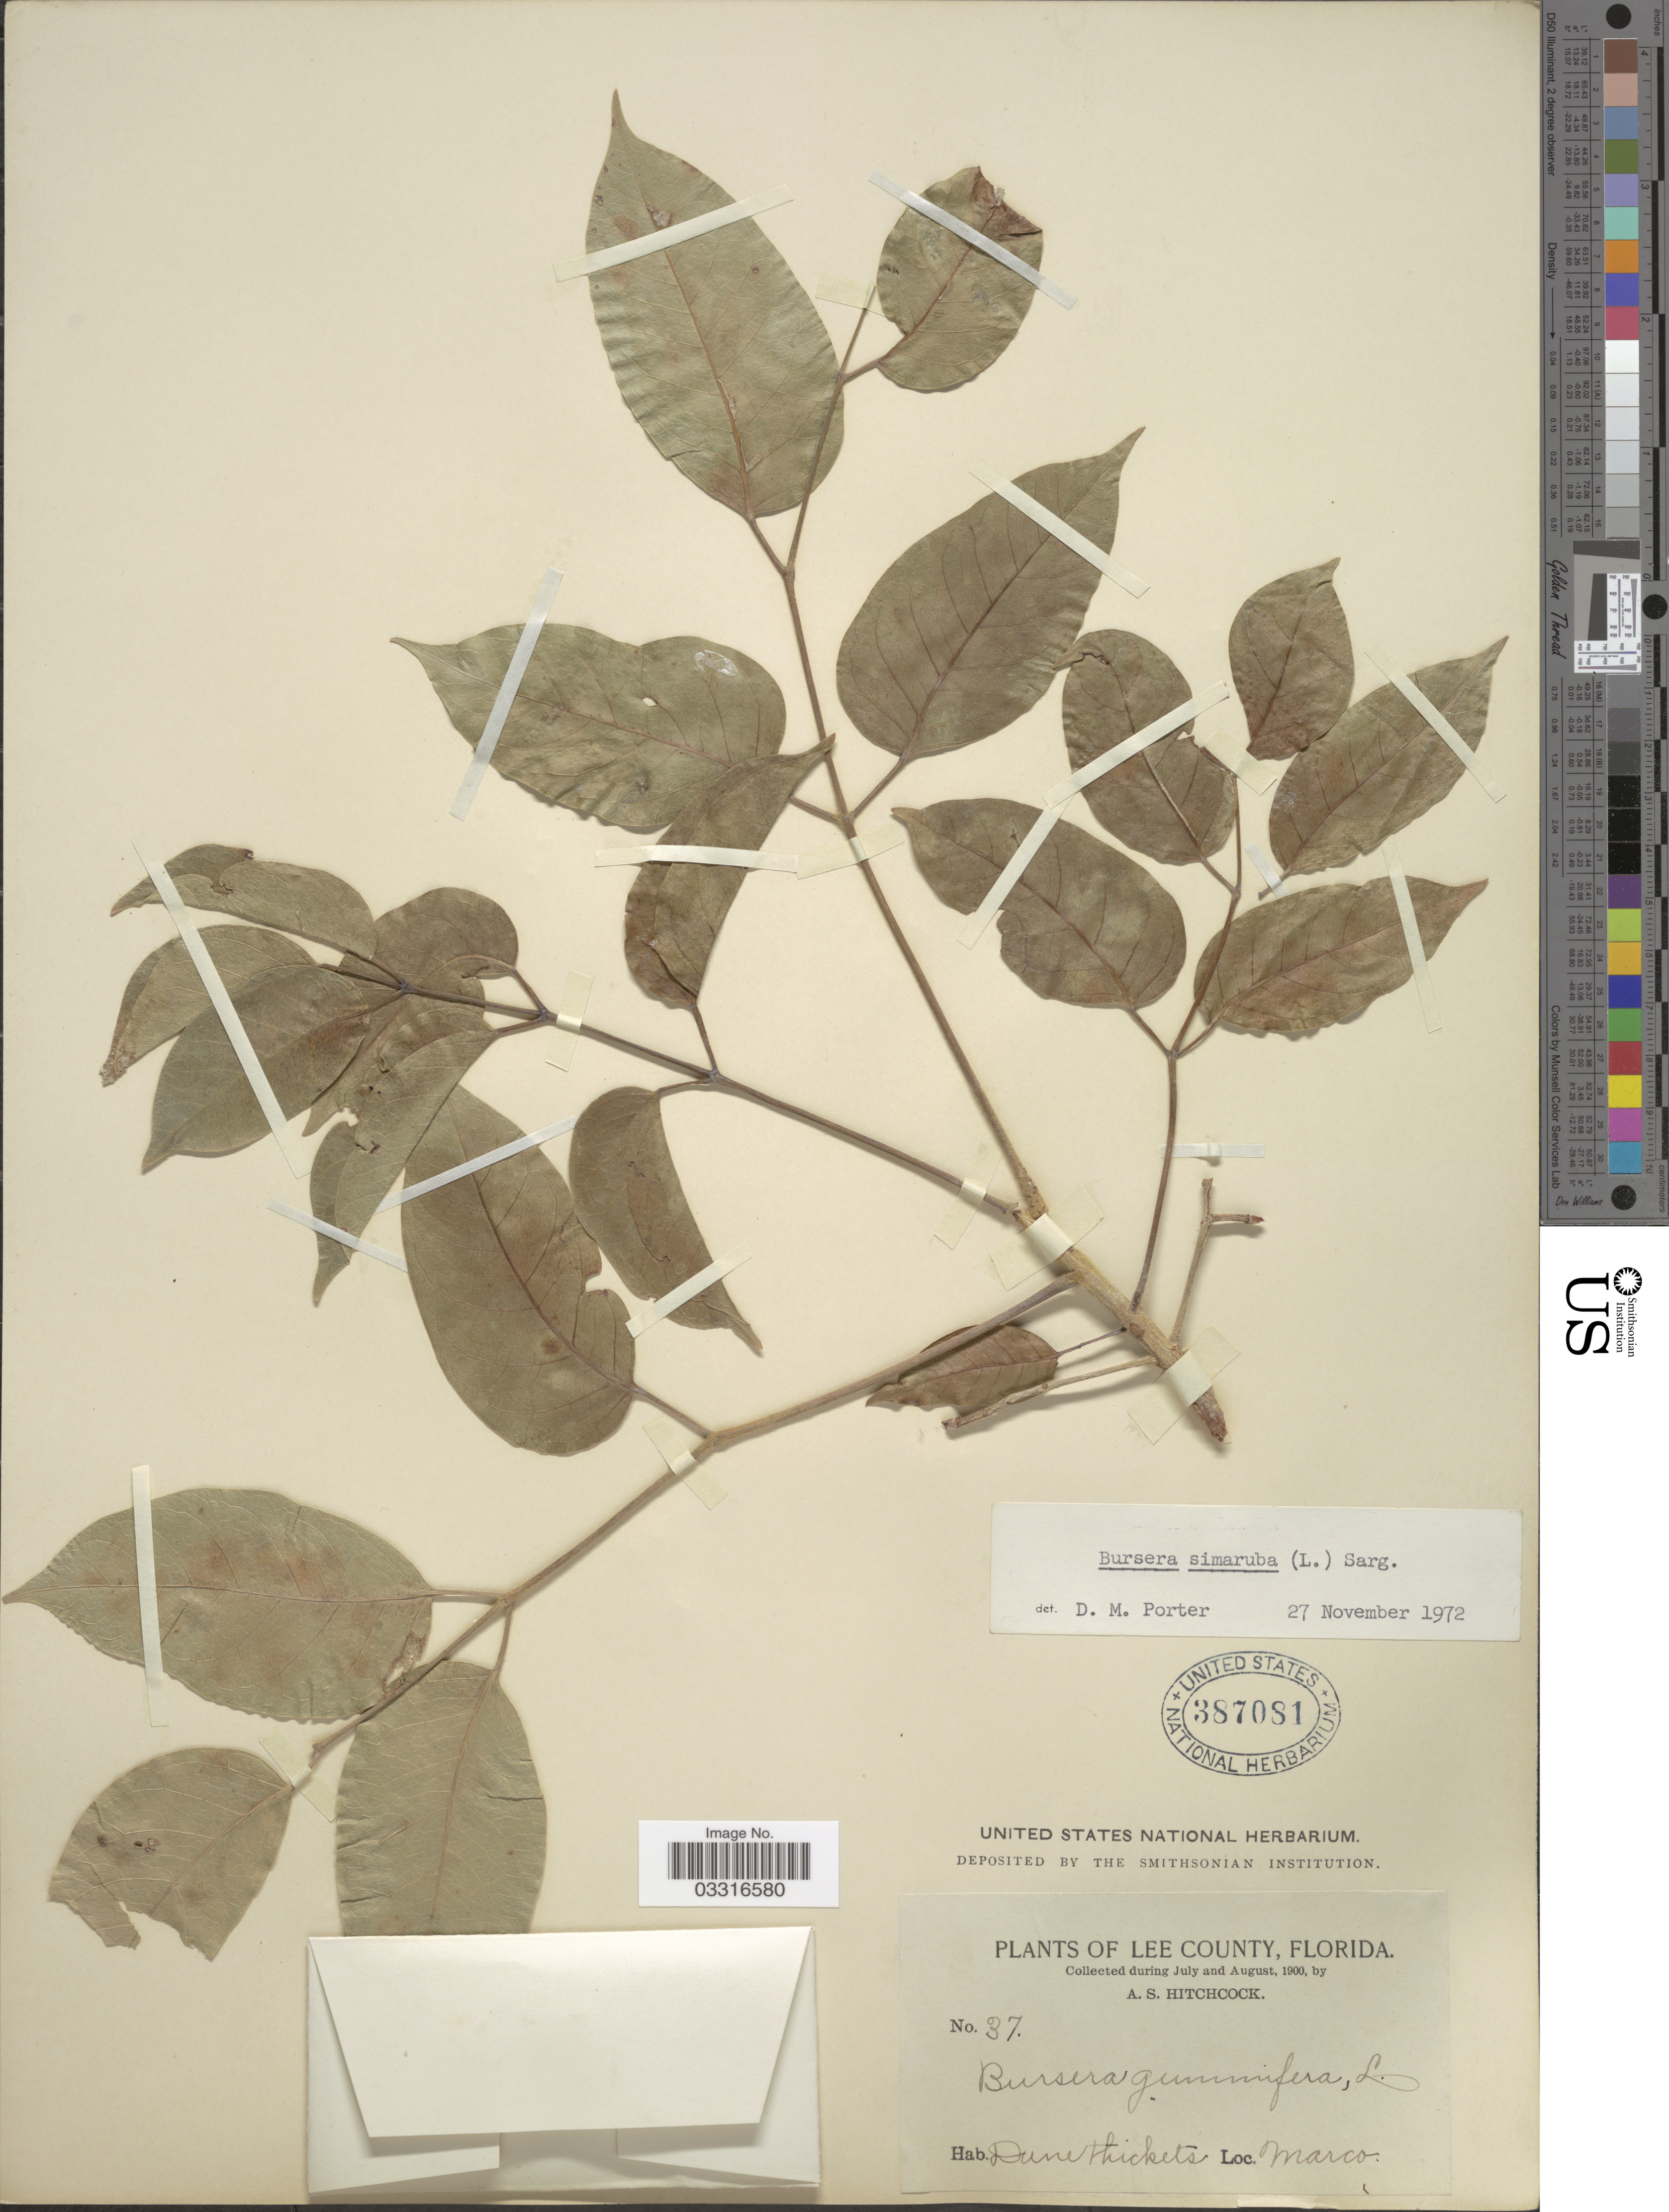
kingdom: Plantae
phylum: Tracheophyta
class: Magnoliopsida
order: Sapindales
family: Burseraceae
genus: Bursera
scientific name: Bursera simaruba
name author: (L.) Sarg.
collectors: A. S. Hitchcock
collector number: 37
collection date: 1900-07/1900-08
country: United States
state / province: Florida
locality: Lee County, Marco.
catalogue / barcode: US 387081